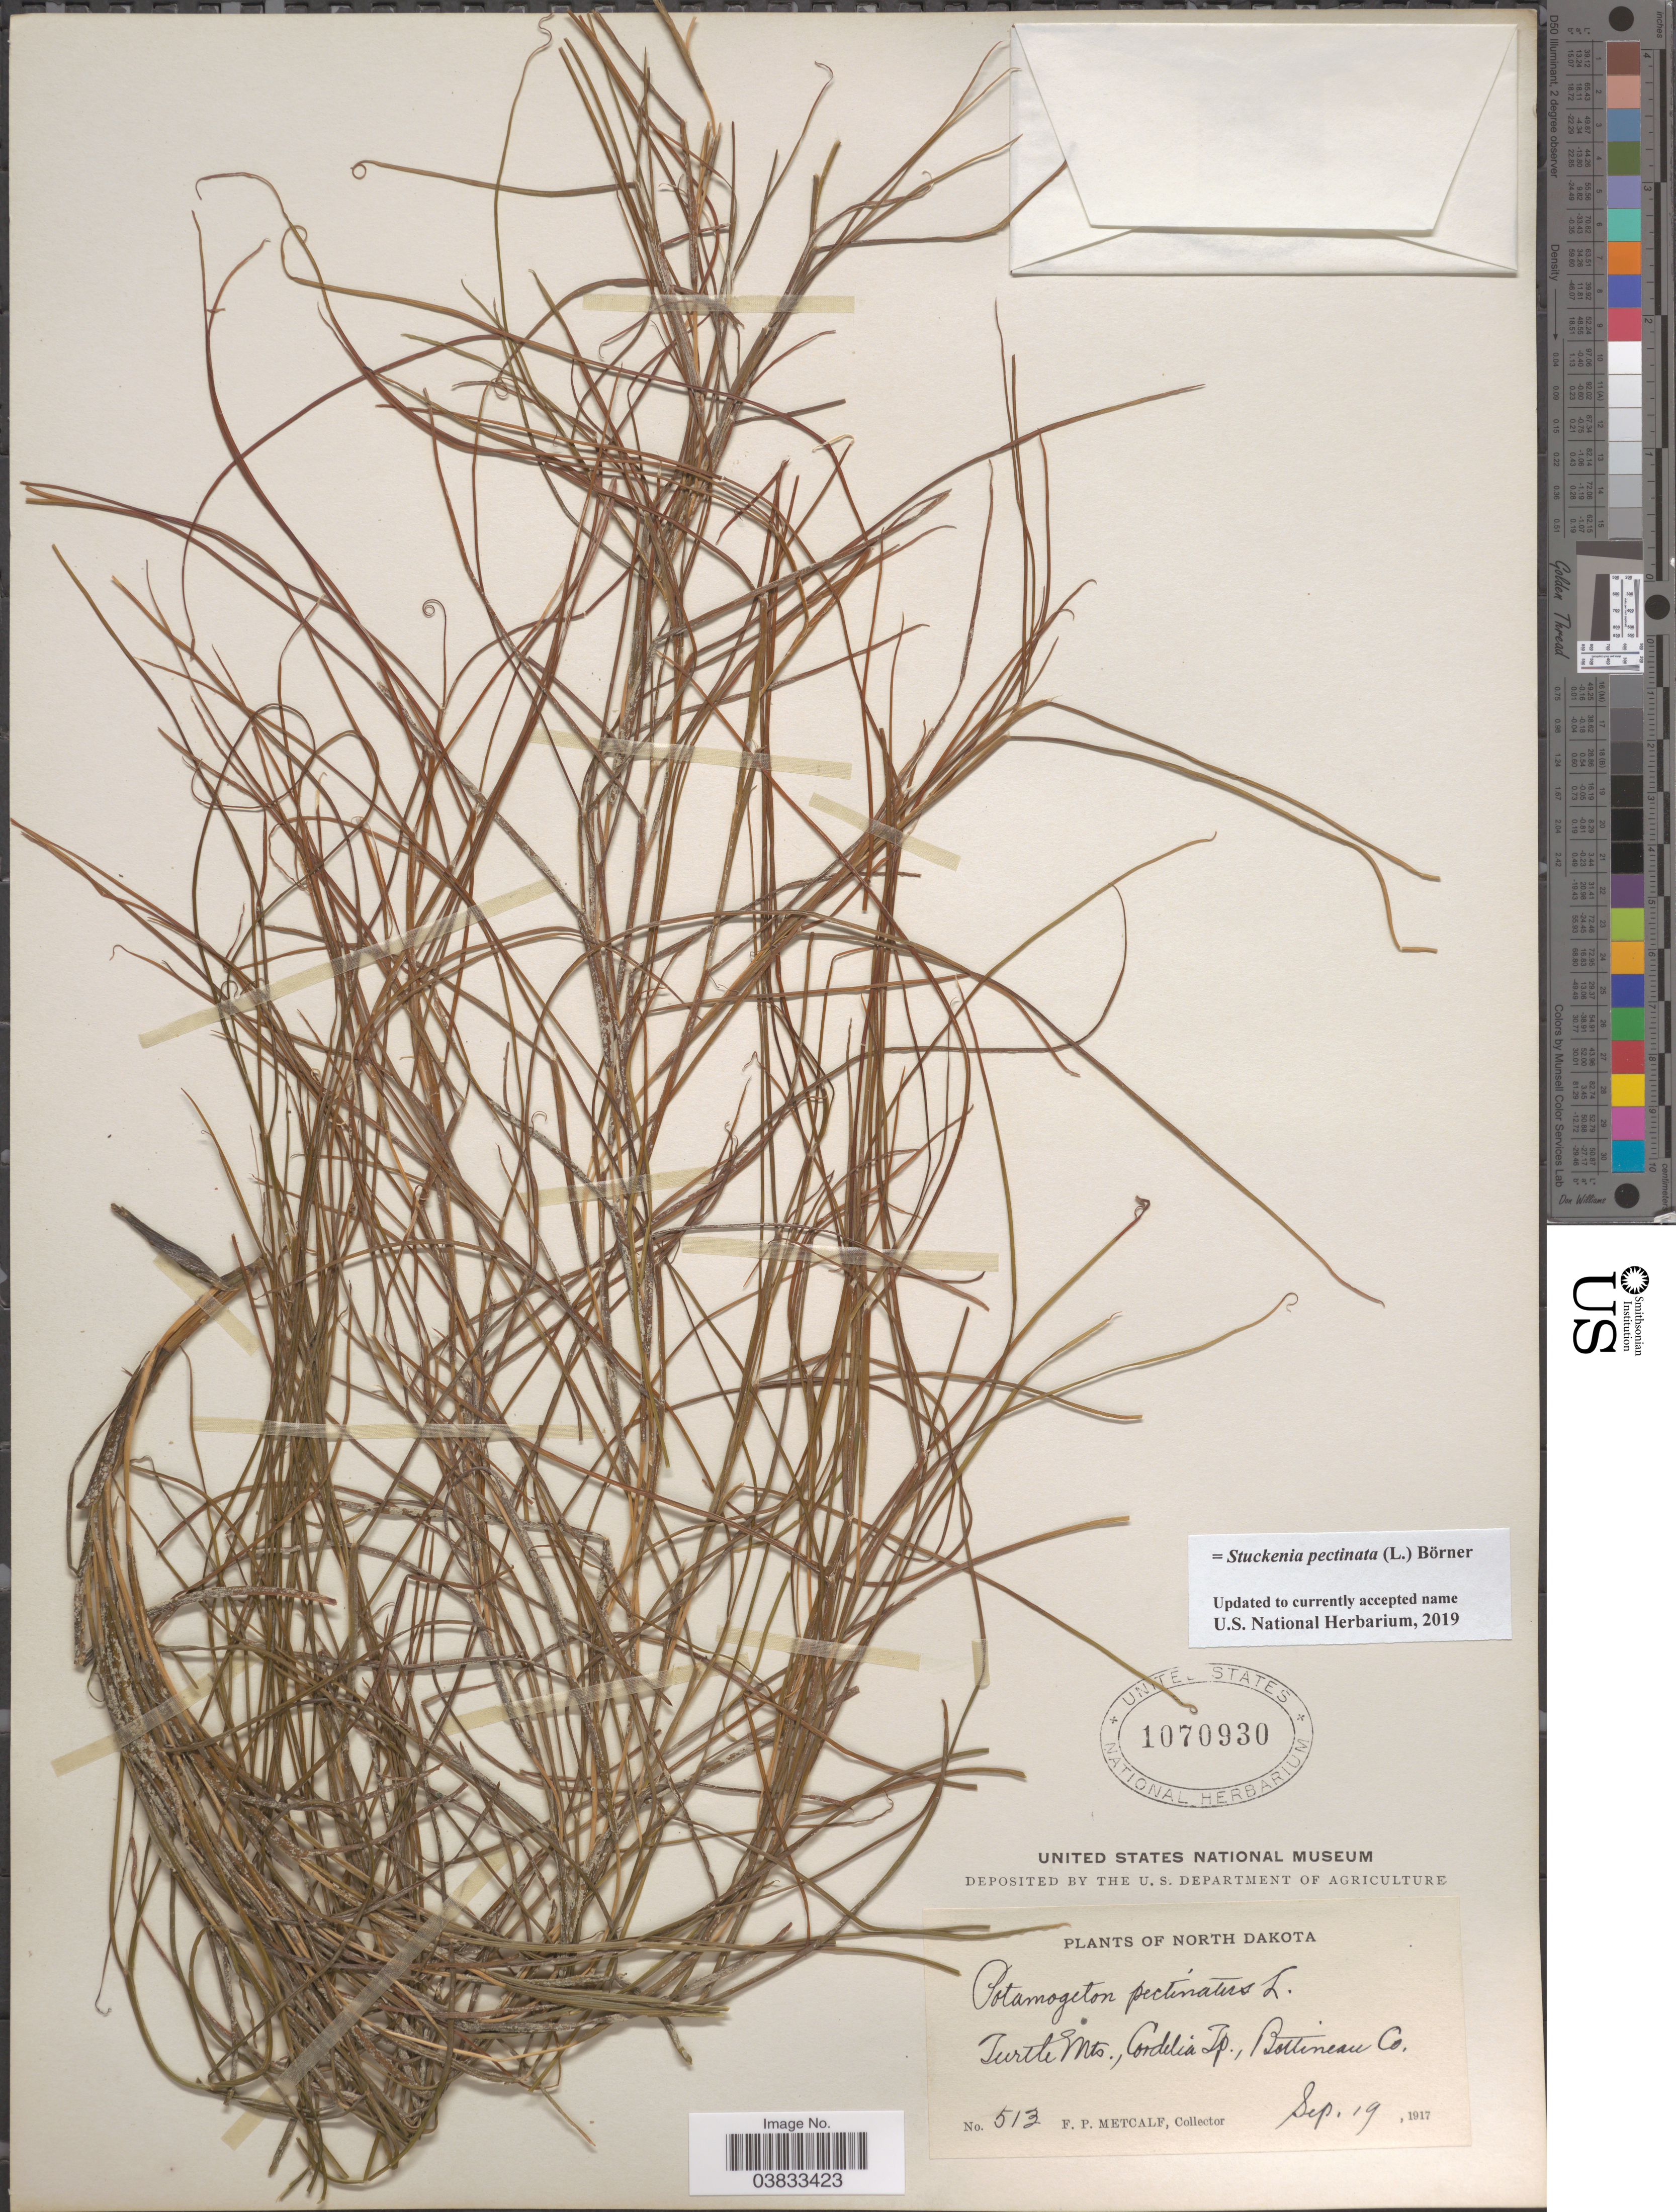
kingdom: Plantae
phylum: Tracheophyta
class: Liliopsida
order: Alismatales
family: Potamogetonaceae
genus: Stuckenia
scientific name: Stuckenia pectinata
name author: (L.) Börner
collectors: F. Metcalf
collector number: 513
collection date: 1917-09-19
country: United States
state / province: North Dakota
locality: Turtle Mts., Cordelia Tp., Bottineau Co.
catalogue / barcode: US 1070930